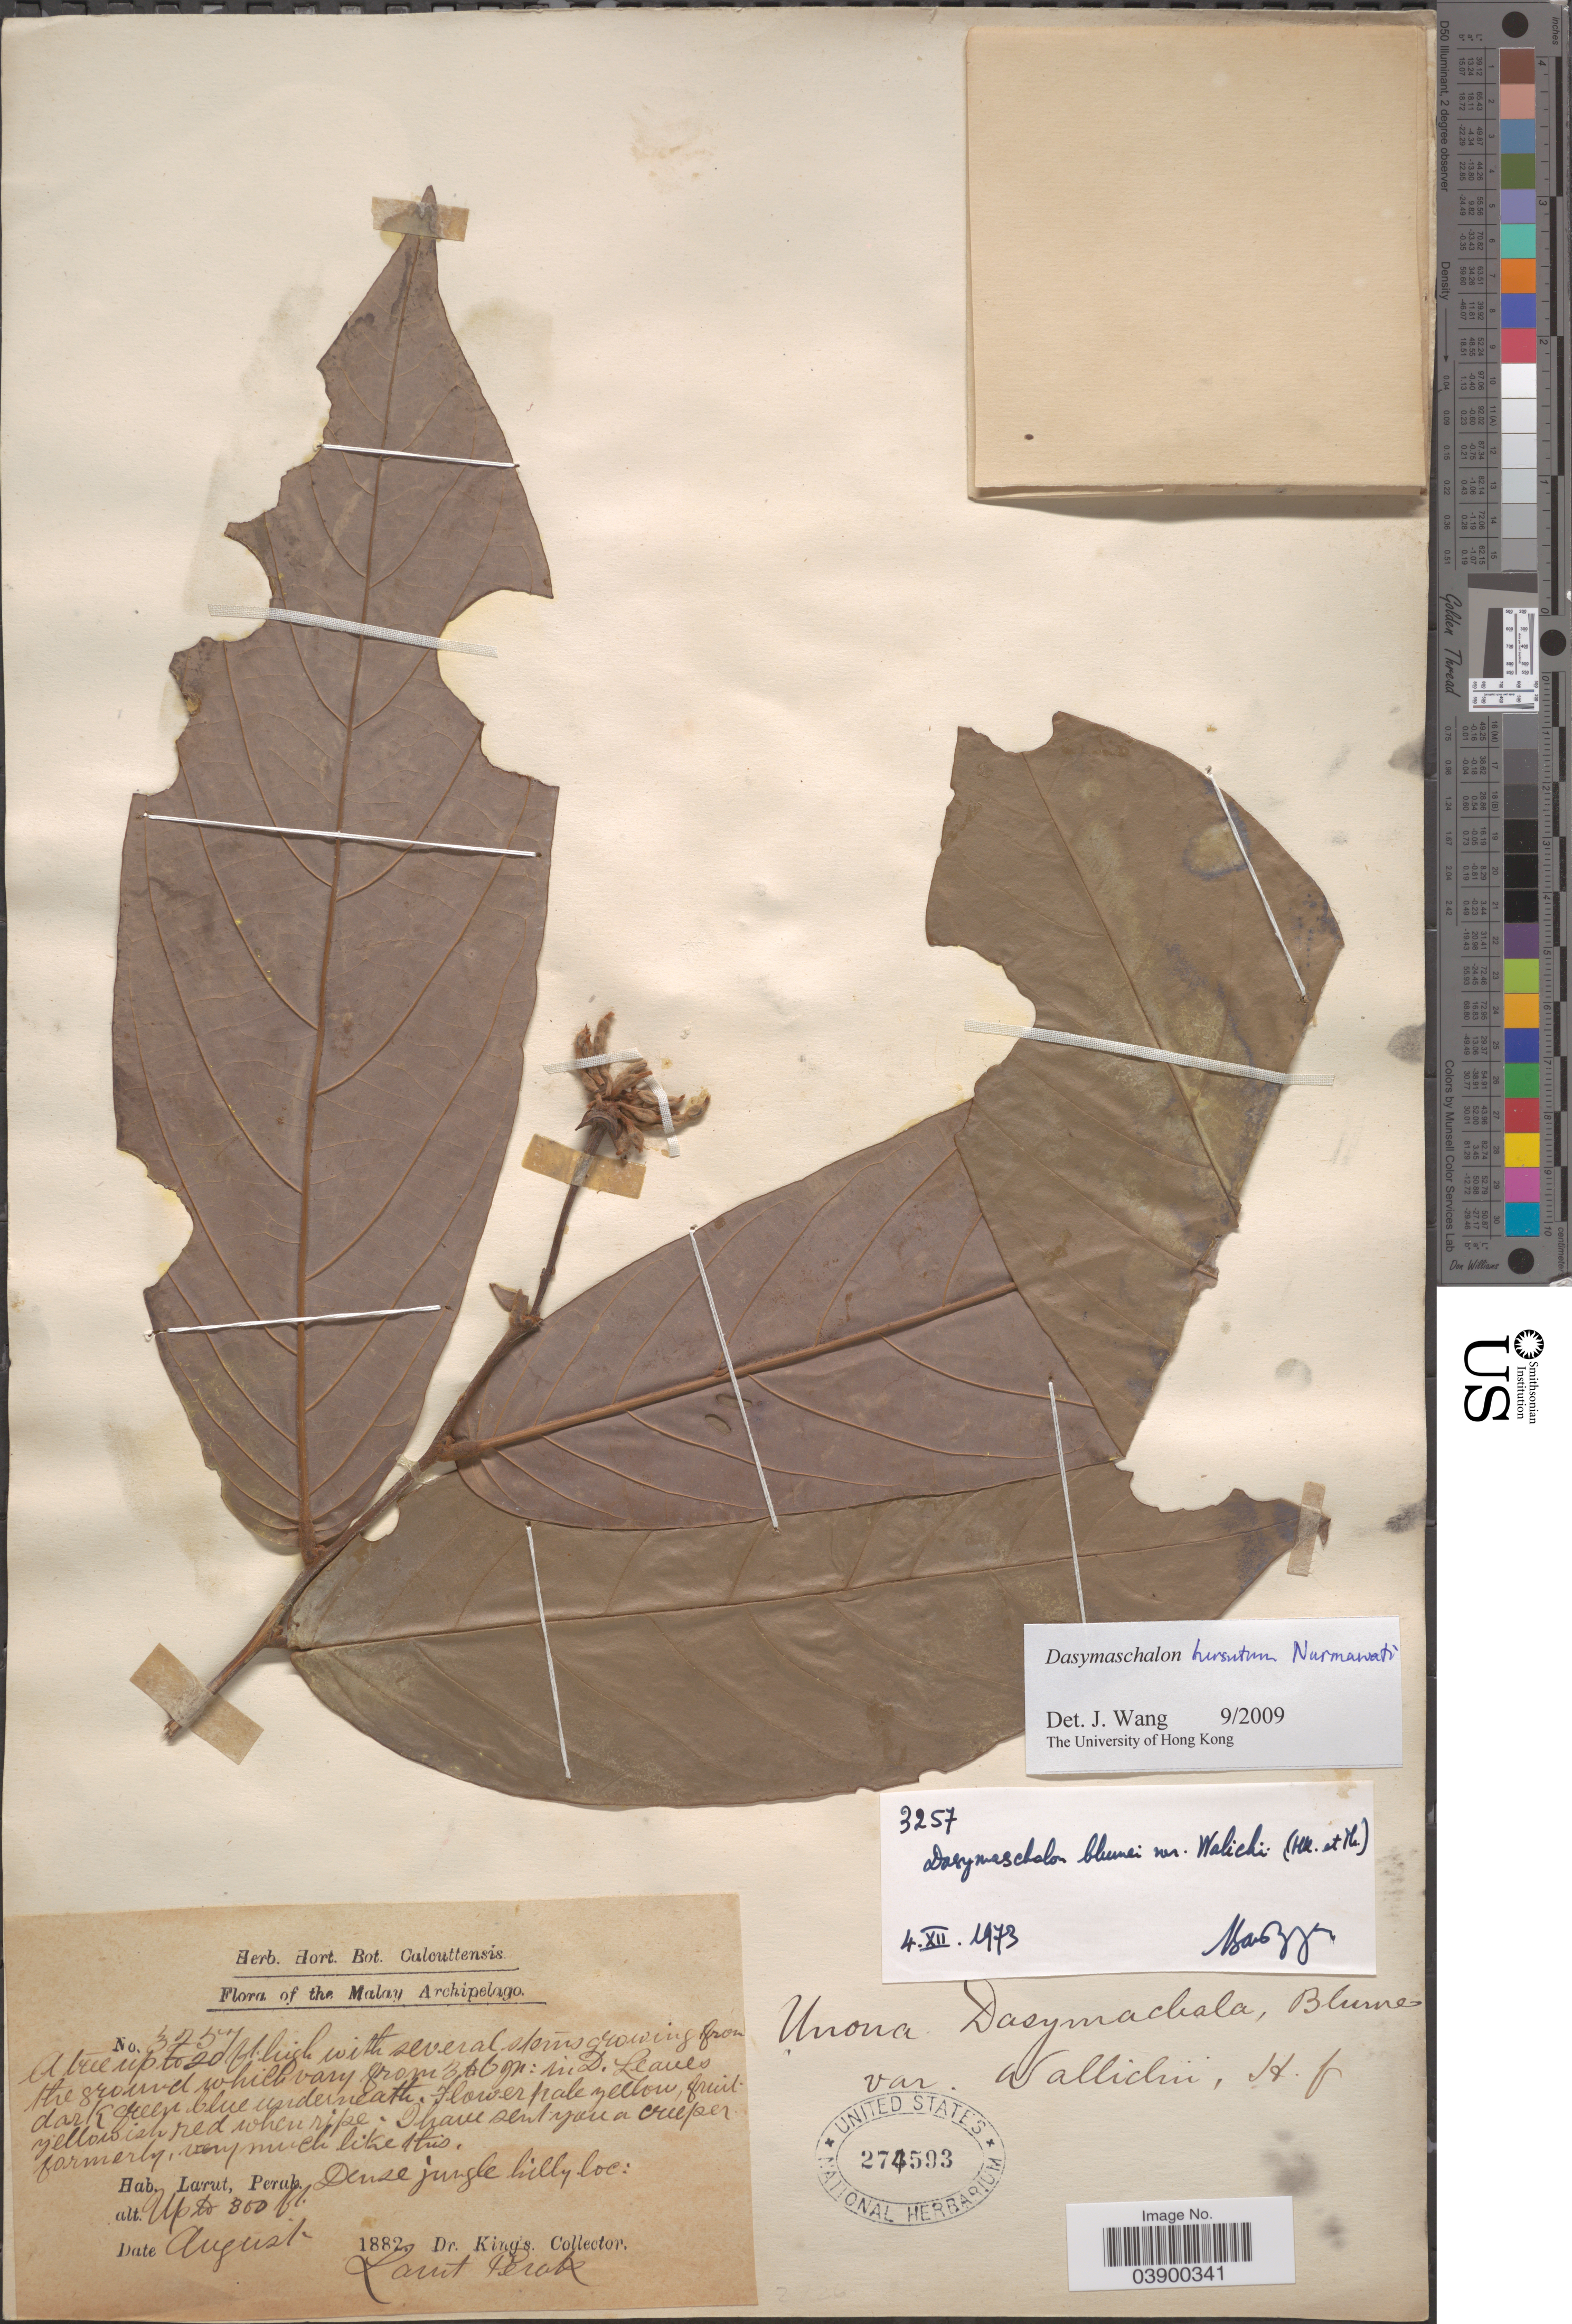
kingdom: Plantae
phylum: Tracheophyta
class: Magnoliopsida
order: Magnoliales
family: Annonaceae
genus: Dasymaschalon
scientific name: Dasymaschalon hirsutum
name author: Nurmawati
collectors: Dr. King's collector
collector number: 3257*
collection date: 1882-08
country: Malaysia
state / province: Perak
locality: The Malay Archipelago. Larut.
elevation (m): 91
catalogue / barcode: US 274593